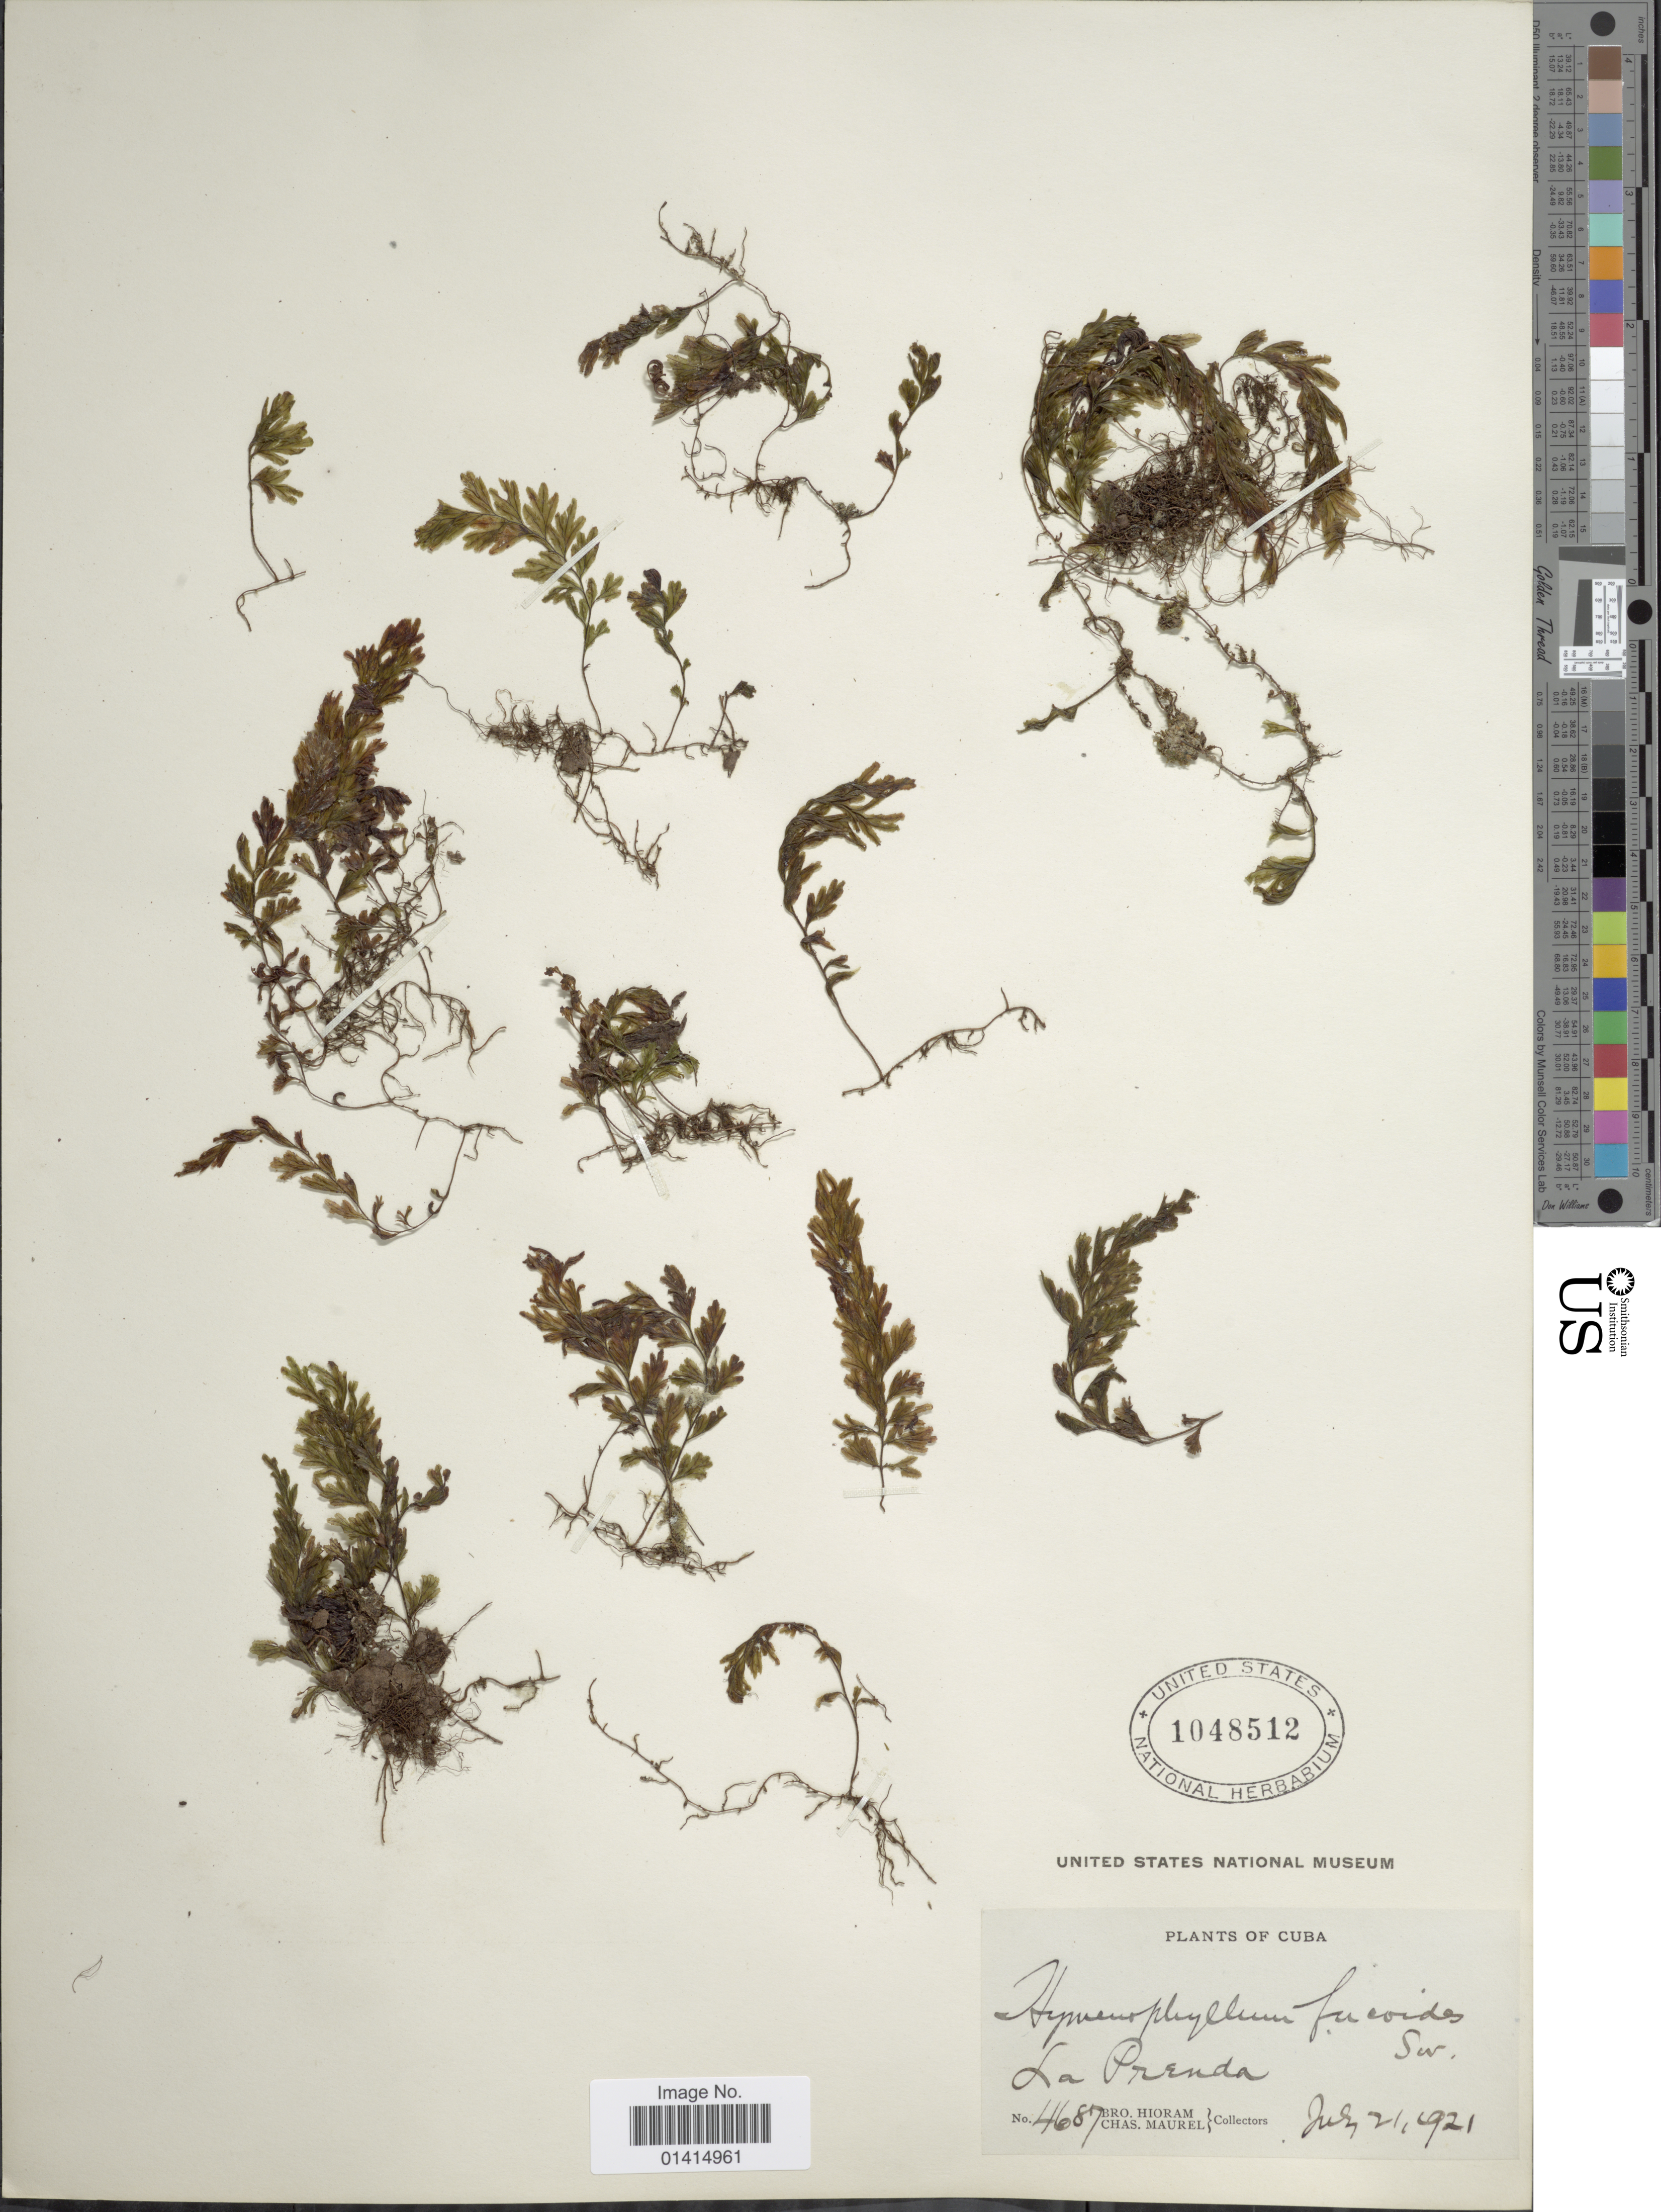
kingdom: Plantae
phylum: Tracheophyta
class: Polypodiopsida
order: Hymenophyllales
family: Hymenophyllaceae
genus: Hymenophyllum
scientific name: Hymenophyllum fucoides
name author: (Sw.) Sw.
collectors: Bro. Hioram & C. Maurel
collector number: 4687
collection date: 1921-07-21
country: Cuba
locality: La Prenda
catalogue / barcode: US 1048512